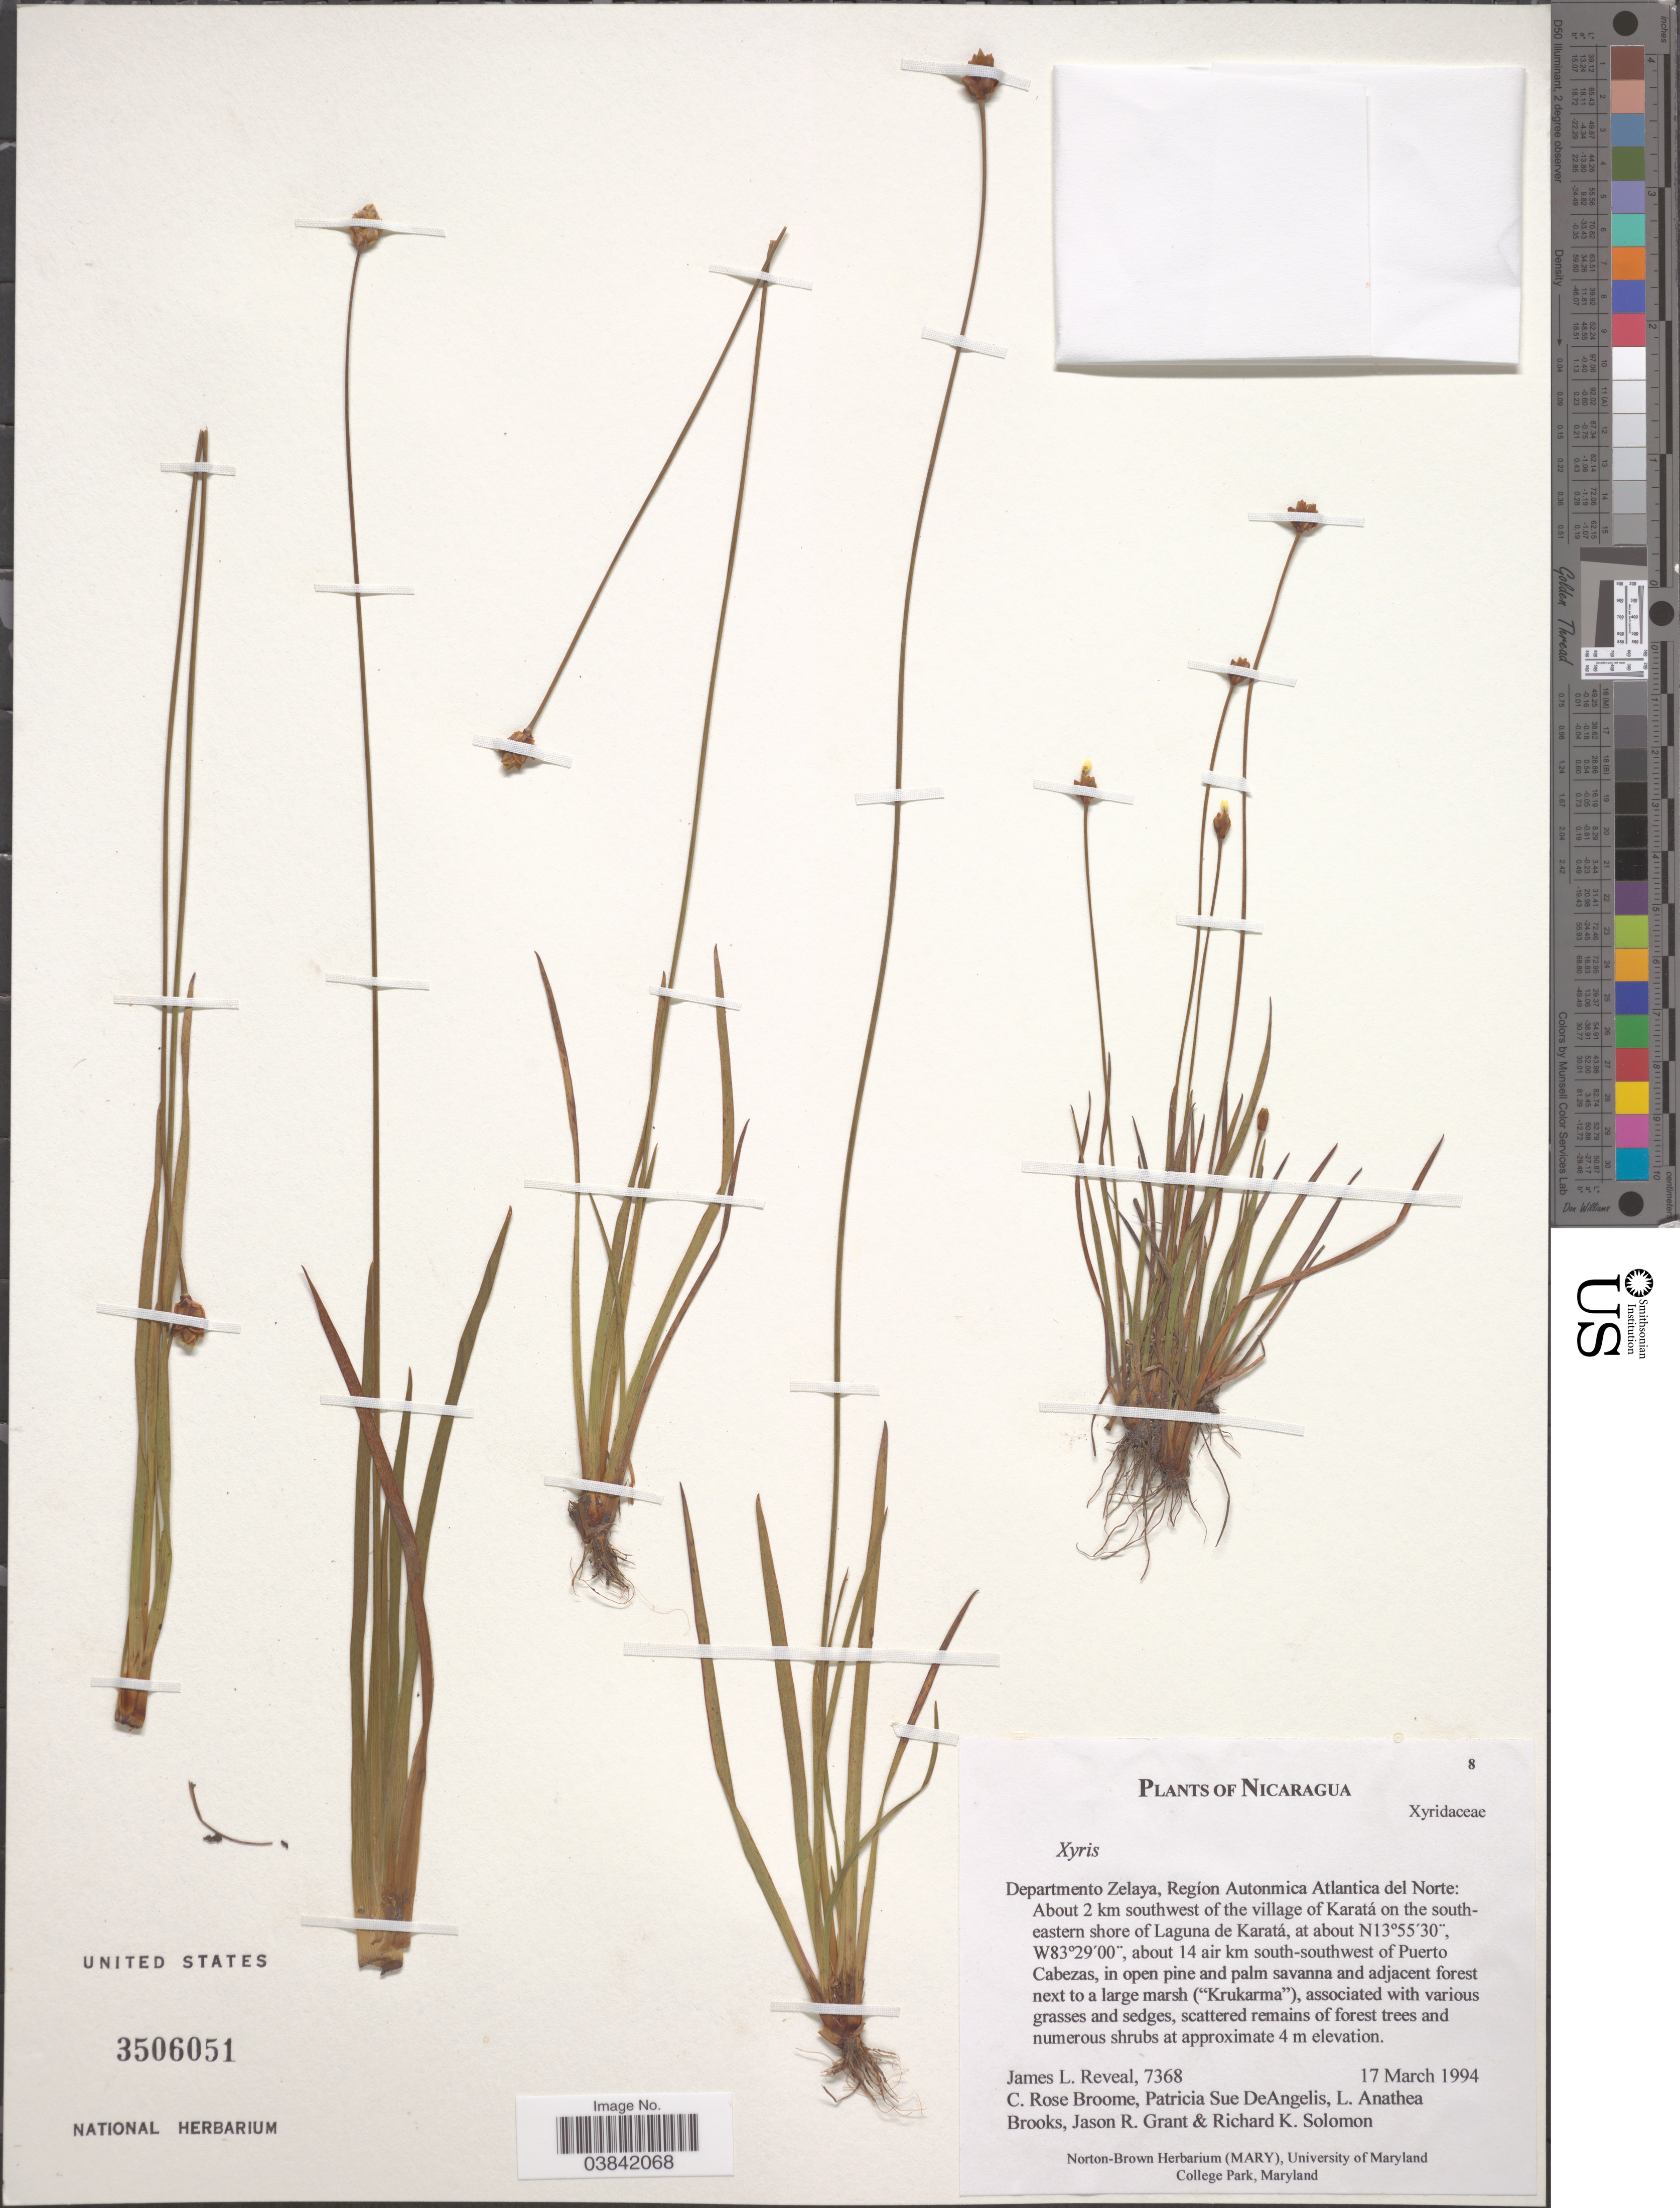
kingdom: Plantae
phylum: Tracheophyta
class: Liliopsida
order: Poales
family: Xyridaceae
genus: Xyris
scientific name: Xyris sp.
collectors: J. L. Reveal, C. R. Broome, P. DeAngelis, L. Brooks & et al.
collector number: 7368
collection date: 1994-03-17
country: Nicaragua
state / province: Atlántico Norte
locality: Departmento Zelaya, Regíon Autonmica Atlantica del Norte: About 2 km southwest of the village of Karatá on the south-eastern shore of Laguna de Karatá, about 14 air km south-southwest of Puerto Cabezas.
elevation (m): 4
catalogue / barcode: US 3506051